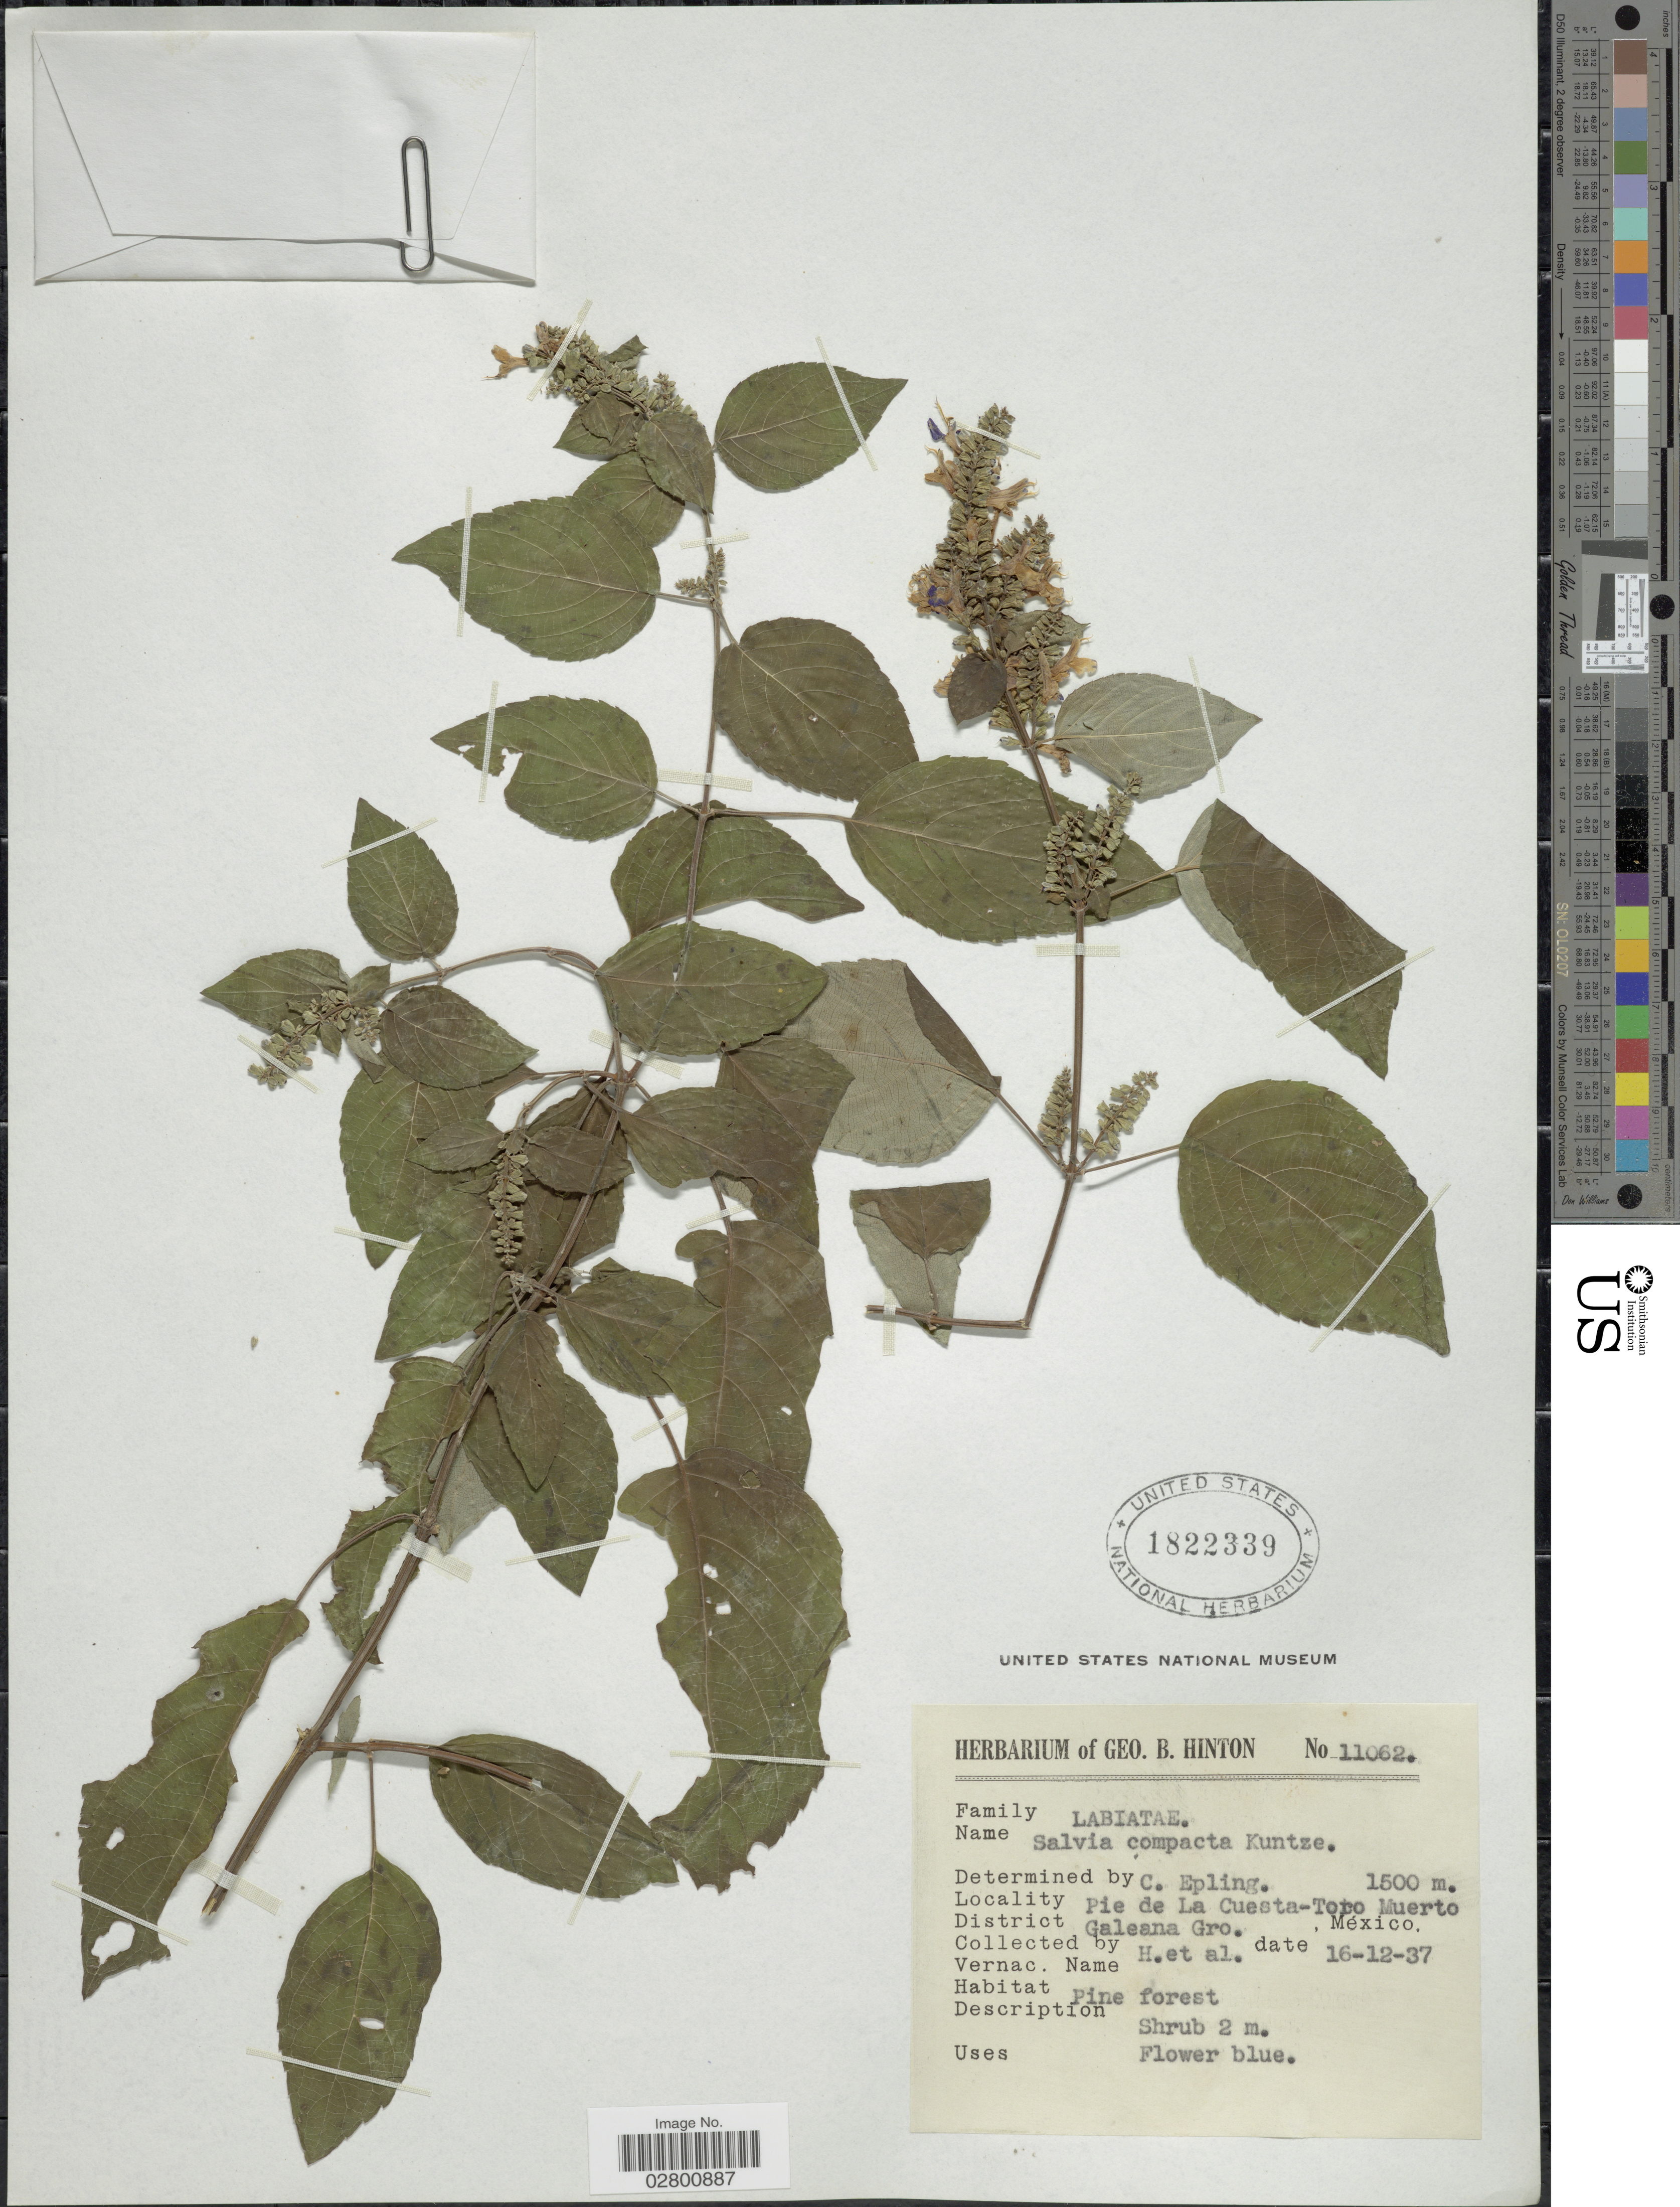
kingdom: Plantae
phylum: Tracheophyta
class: Magnoliopsida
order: Lamiales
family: Lamiaceae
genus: Salvia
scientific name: Salvia compacta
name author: Kuntze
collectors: G. B. Hinton & et al.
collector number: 11062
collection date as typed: Transcribed d/m/y: 16/12/37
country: Mexico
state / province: Guerrero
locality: Pie da La Cuesta-Toro Muerto. District Galeana Gro.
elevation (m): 1500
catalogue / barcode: US 1822339